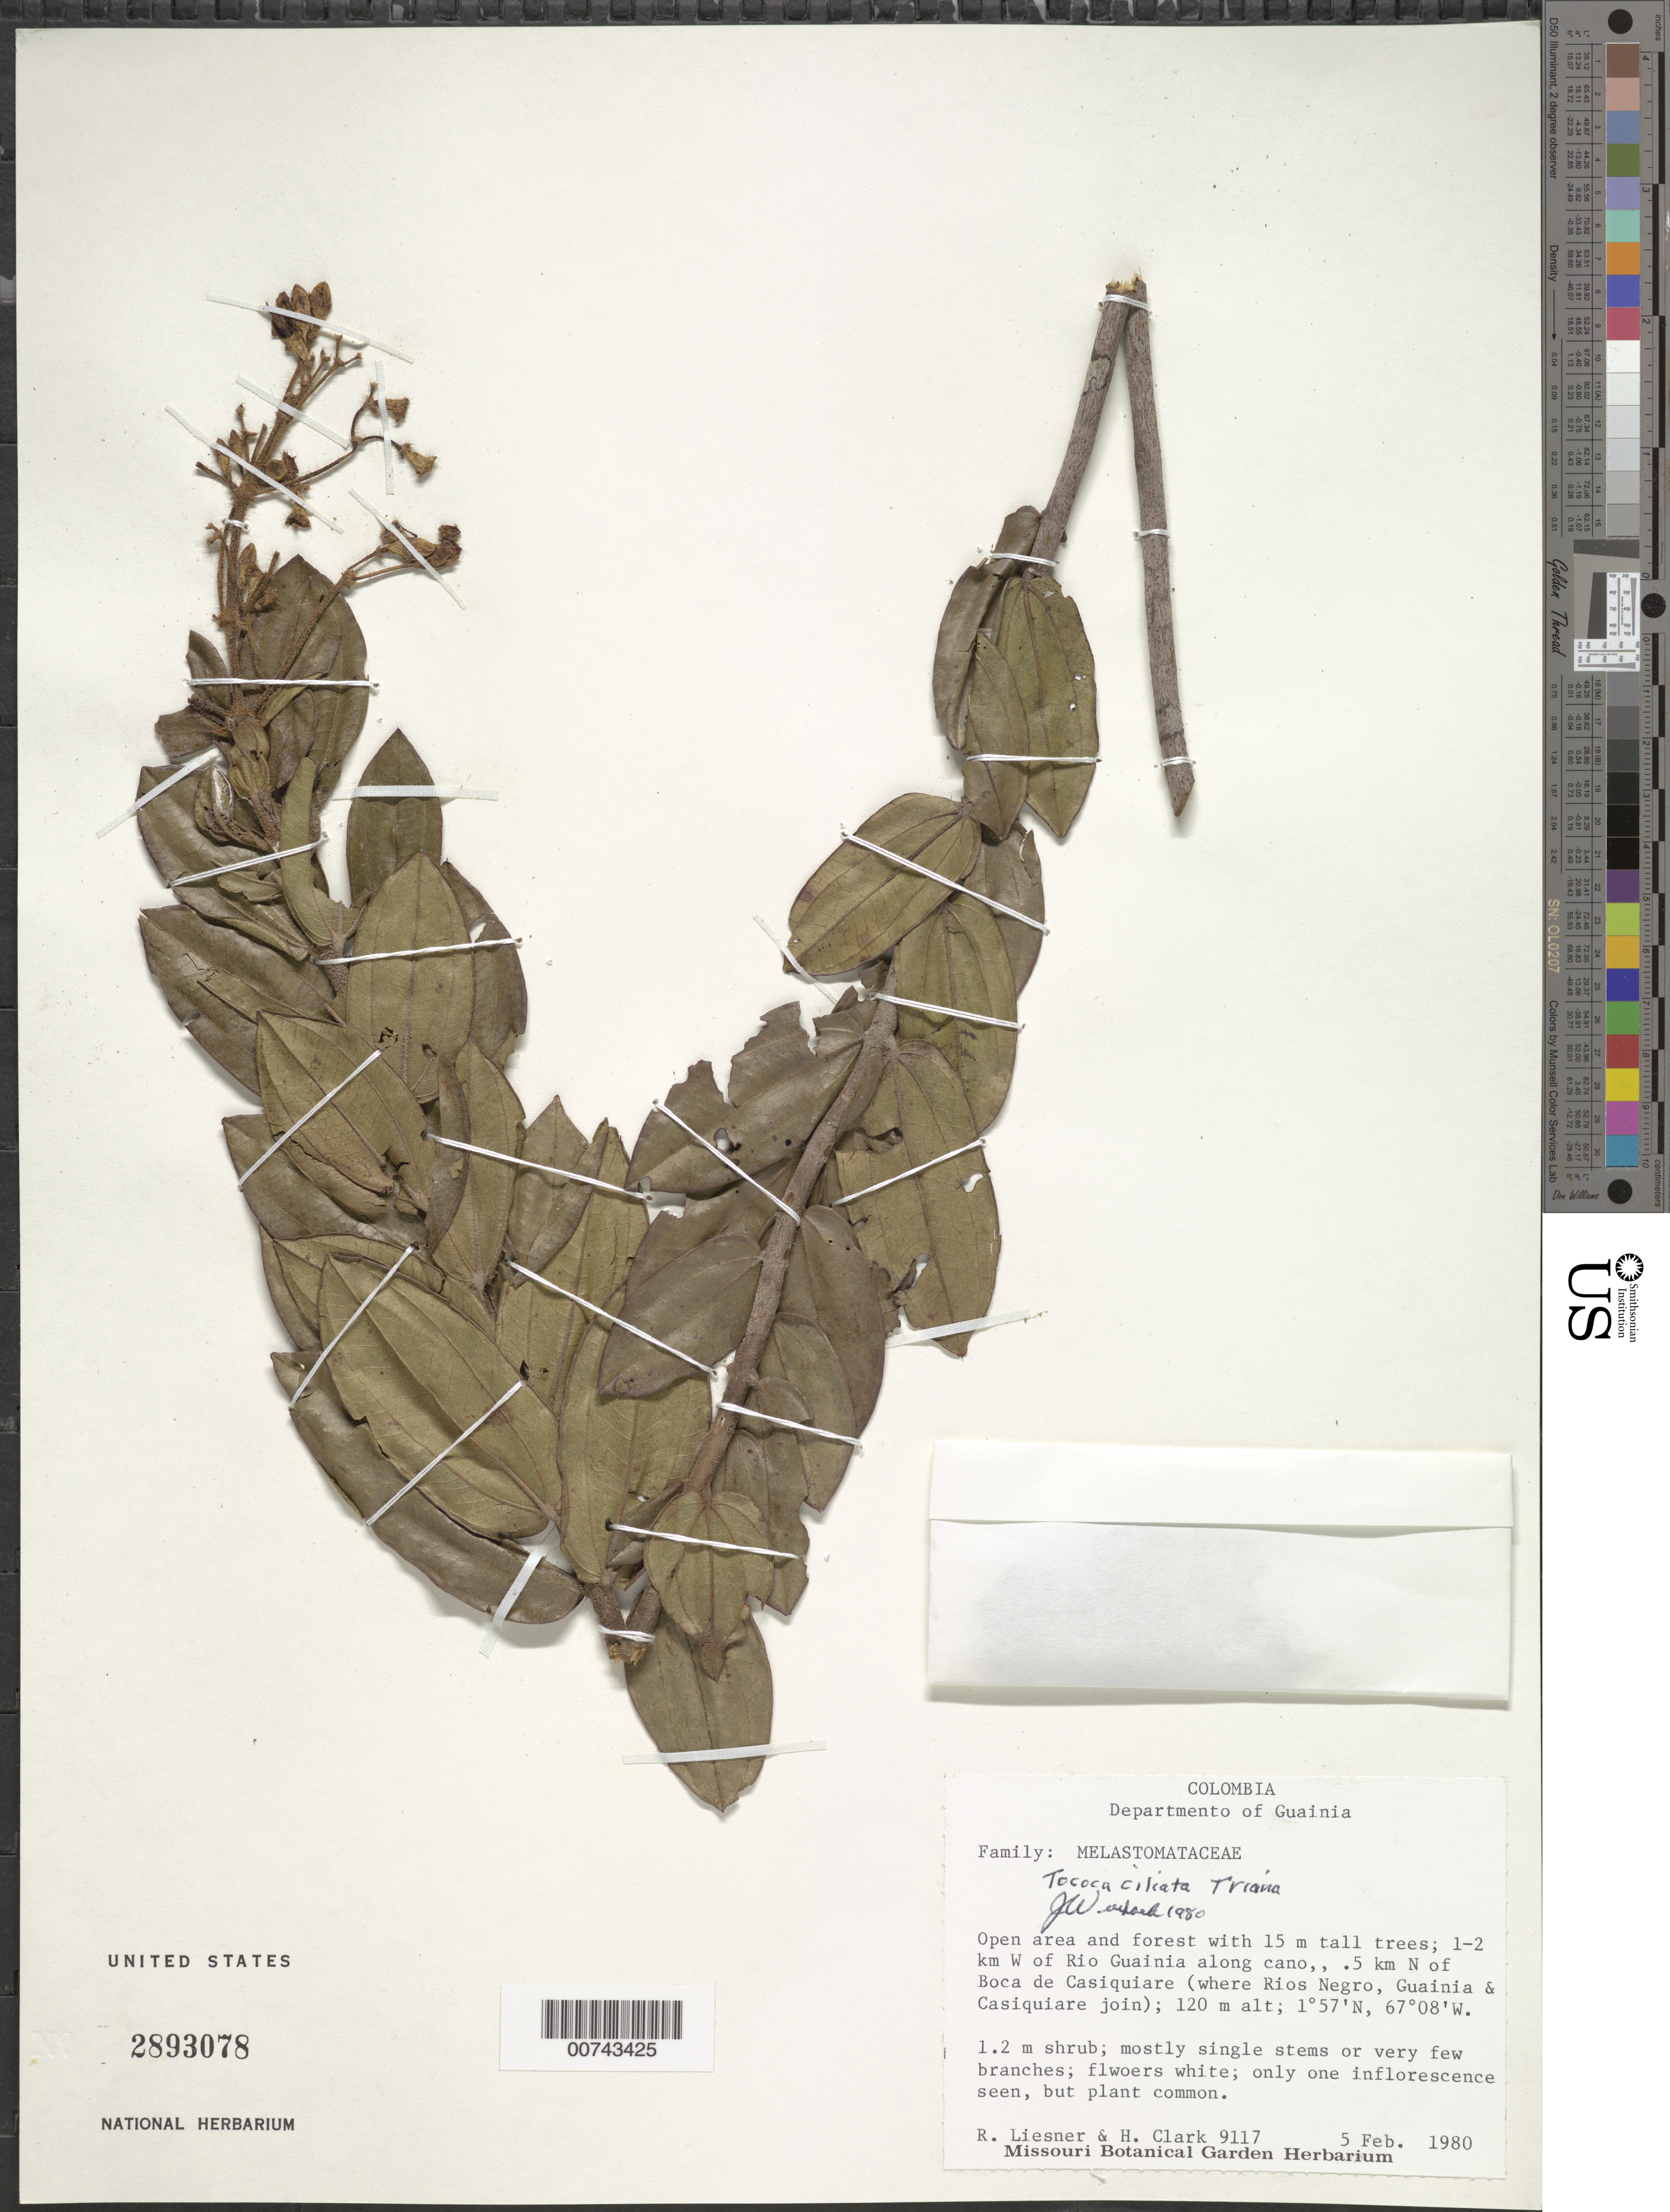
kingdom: Plantae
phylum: Tracheophyta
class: Magnoliopsida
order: Myrtales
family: Melastomataceae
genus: Tococa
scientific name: Tococa ciliata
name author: Triana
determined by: Wurdack, John J., (US), US (UNITED STATES)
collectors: R. L. Liesner & H. L. Clark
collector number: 9117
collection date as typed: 5-Feb-80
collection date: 1980-02-05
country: Colombia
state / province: Guainia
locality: Río Guainia, 1-2 km W of, along Caño, 0.5 km N of Boca de Casiquiare (where Ríos Negro, Guainia & Casiquaire join)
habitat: Open area and forest with 15 m tall trees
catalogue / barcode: US 2893078